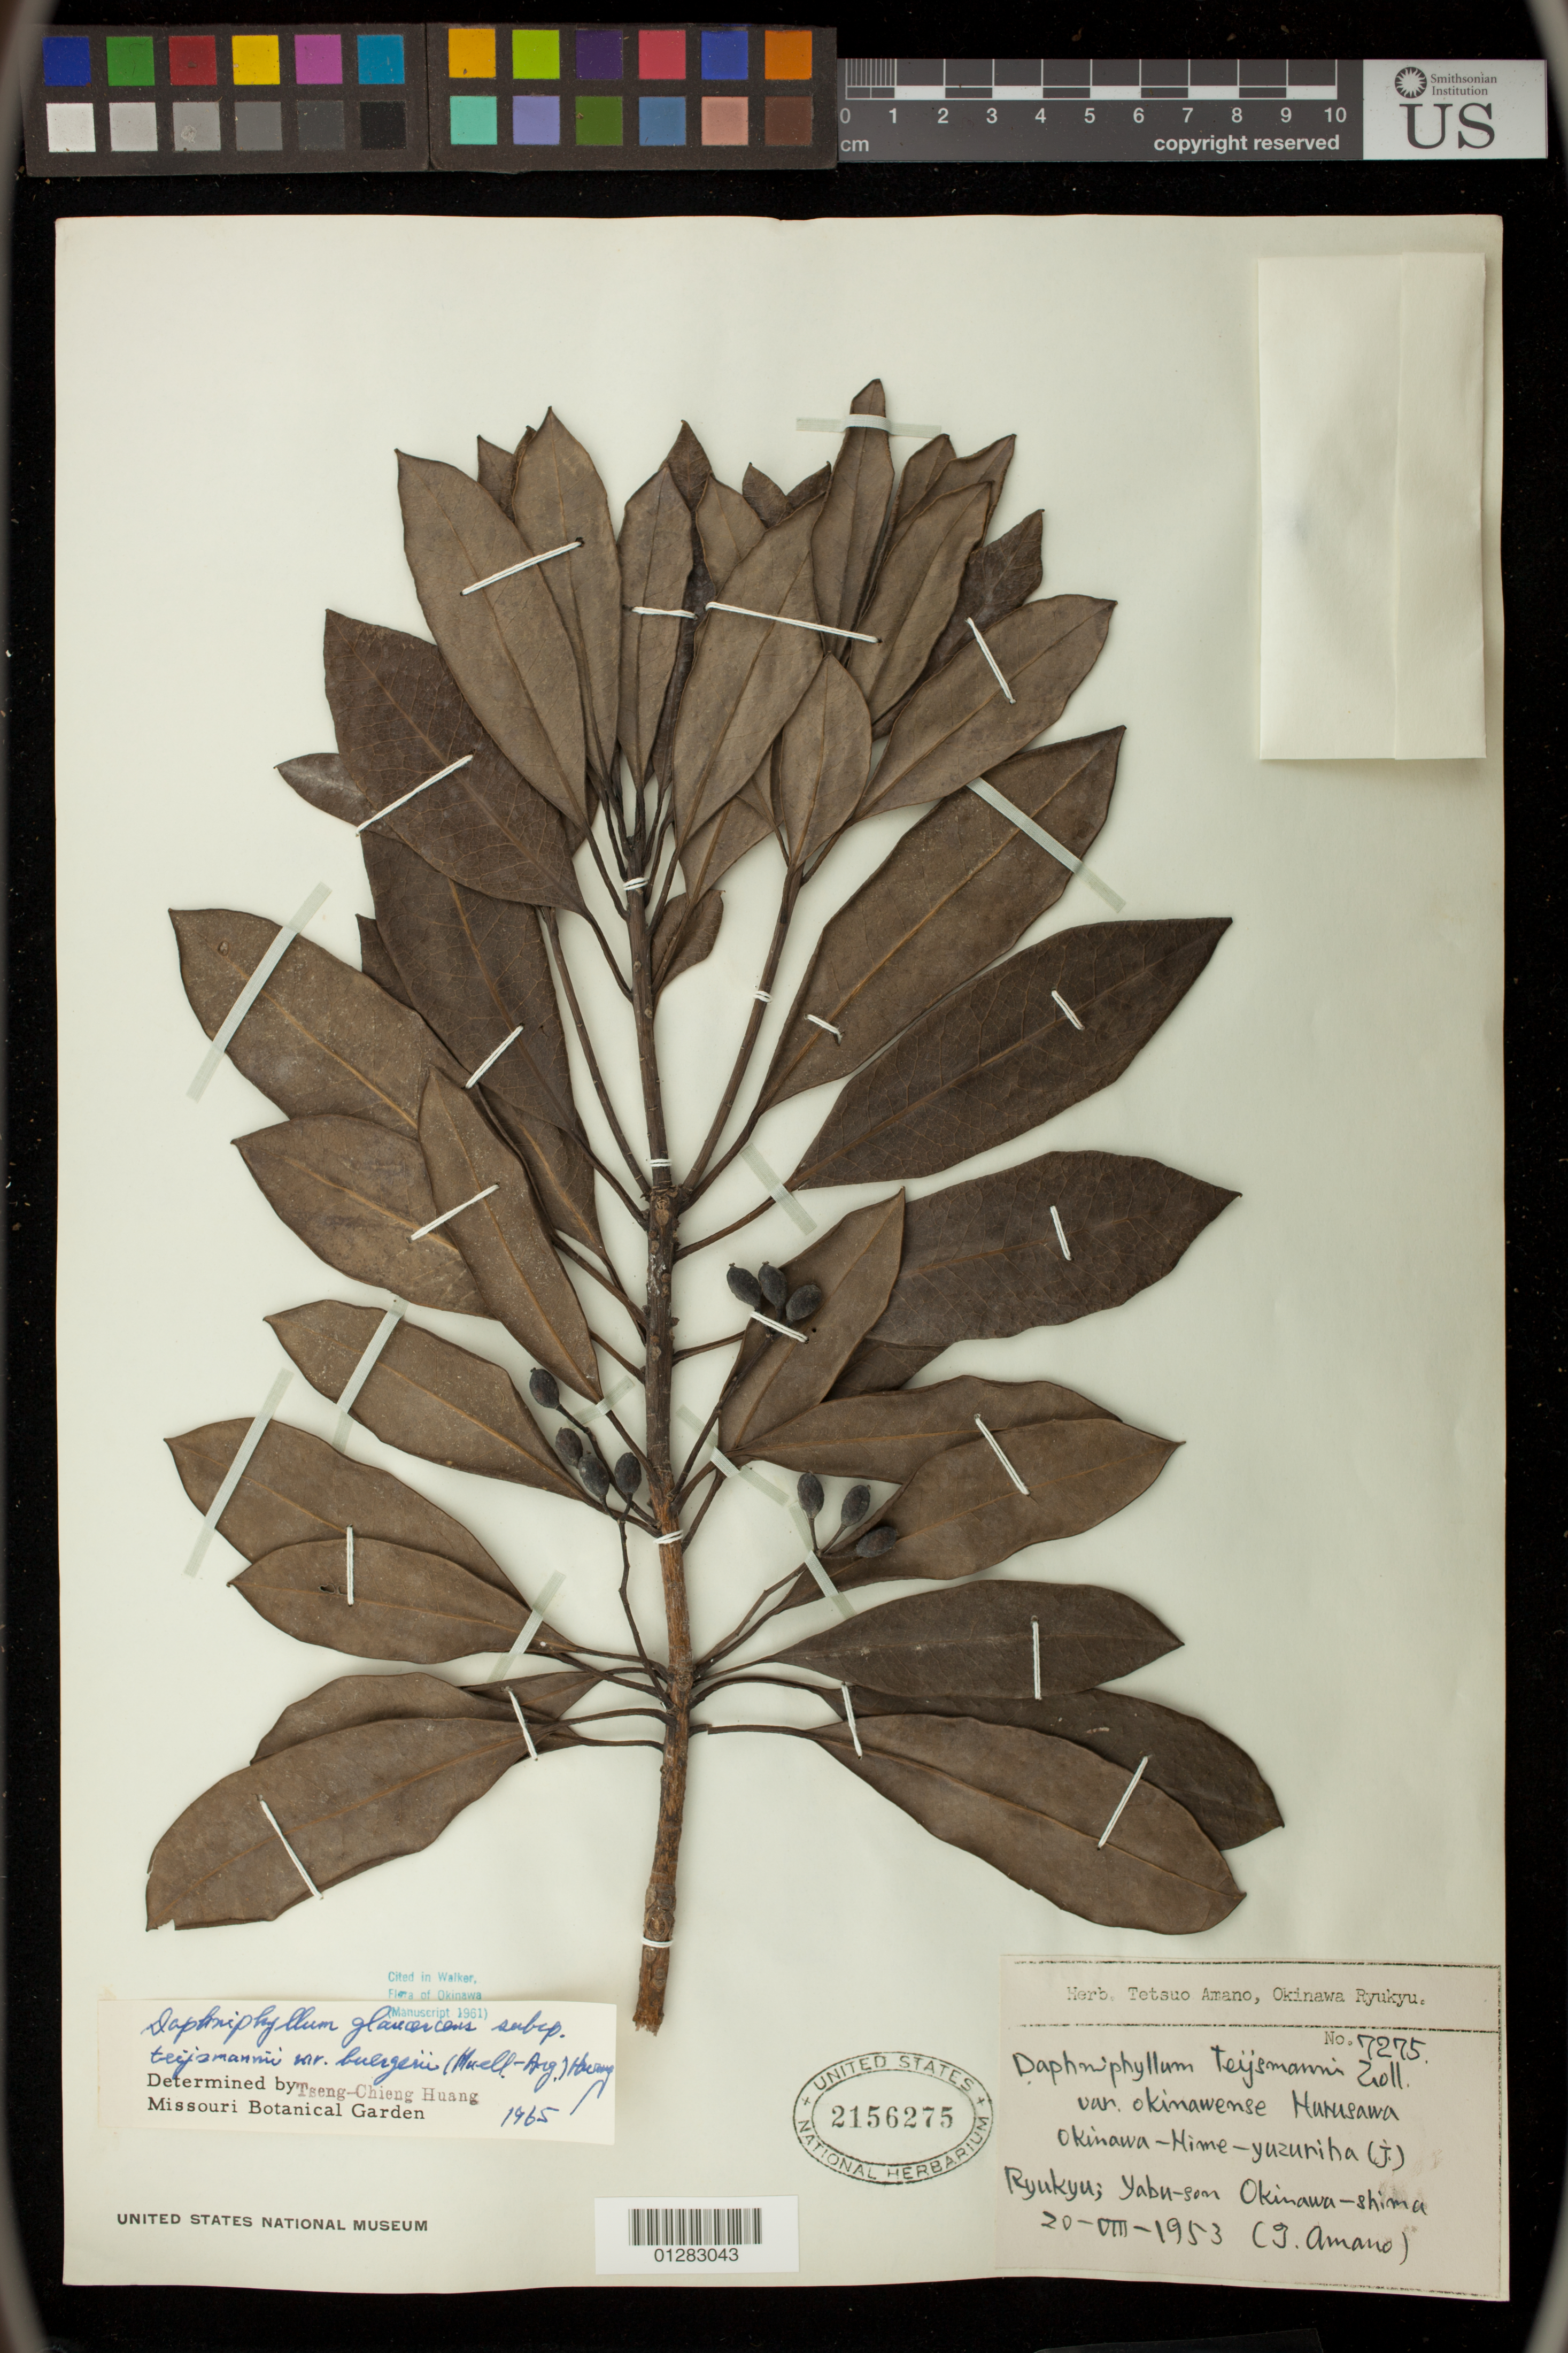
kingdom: Plantae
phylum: Tracheophyta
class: Magnoliopsida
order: Saxifragales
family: Daphniphyllaceae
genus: Daphniphyllum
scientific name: Daphniphyllum glaucescens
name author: Blume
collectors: T. Amano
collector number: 7275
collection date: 1953-08-20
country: Japan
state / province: Okinawa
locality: Okinawa-Hime-yuzuriha (J.). Ryukyu; Yabu-son Okinawa-shima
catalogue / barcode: US 2156275